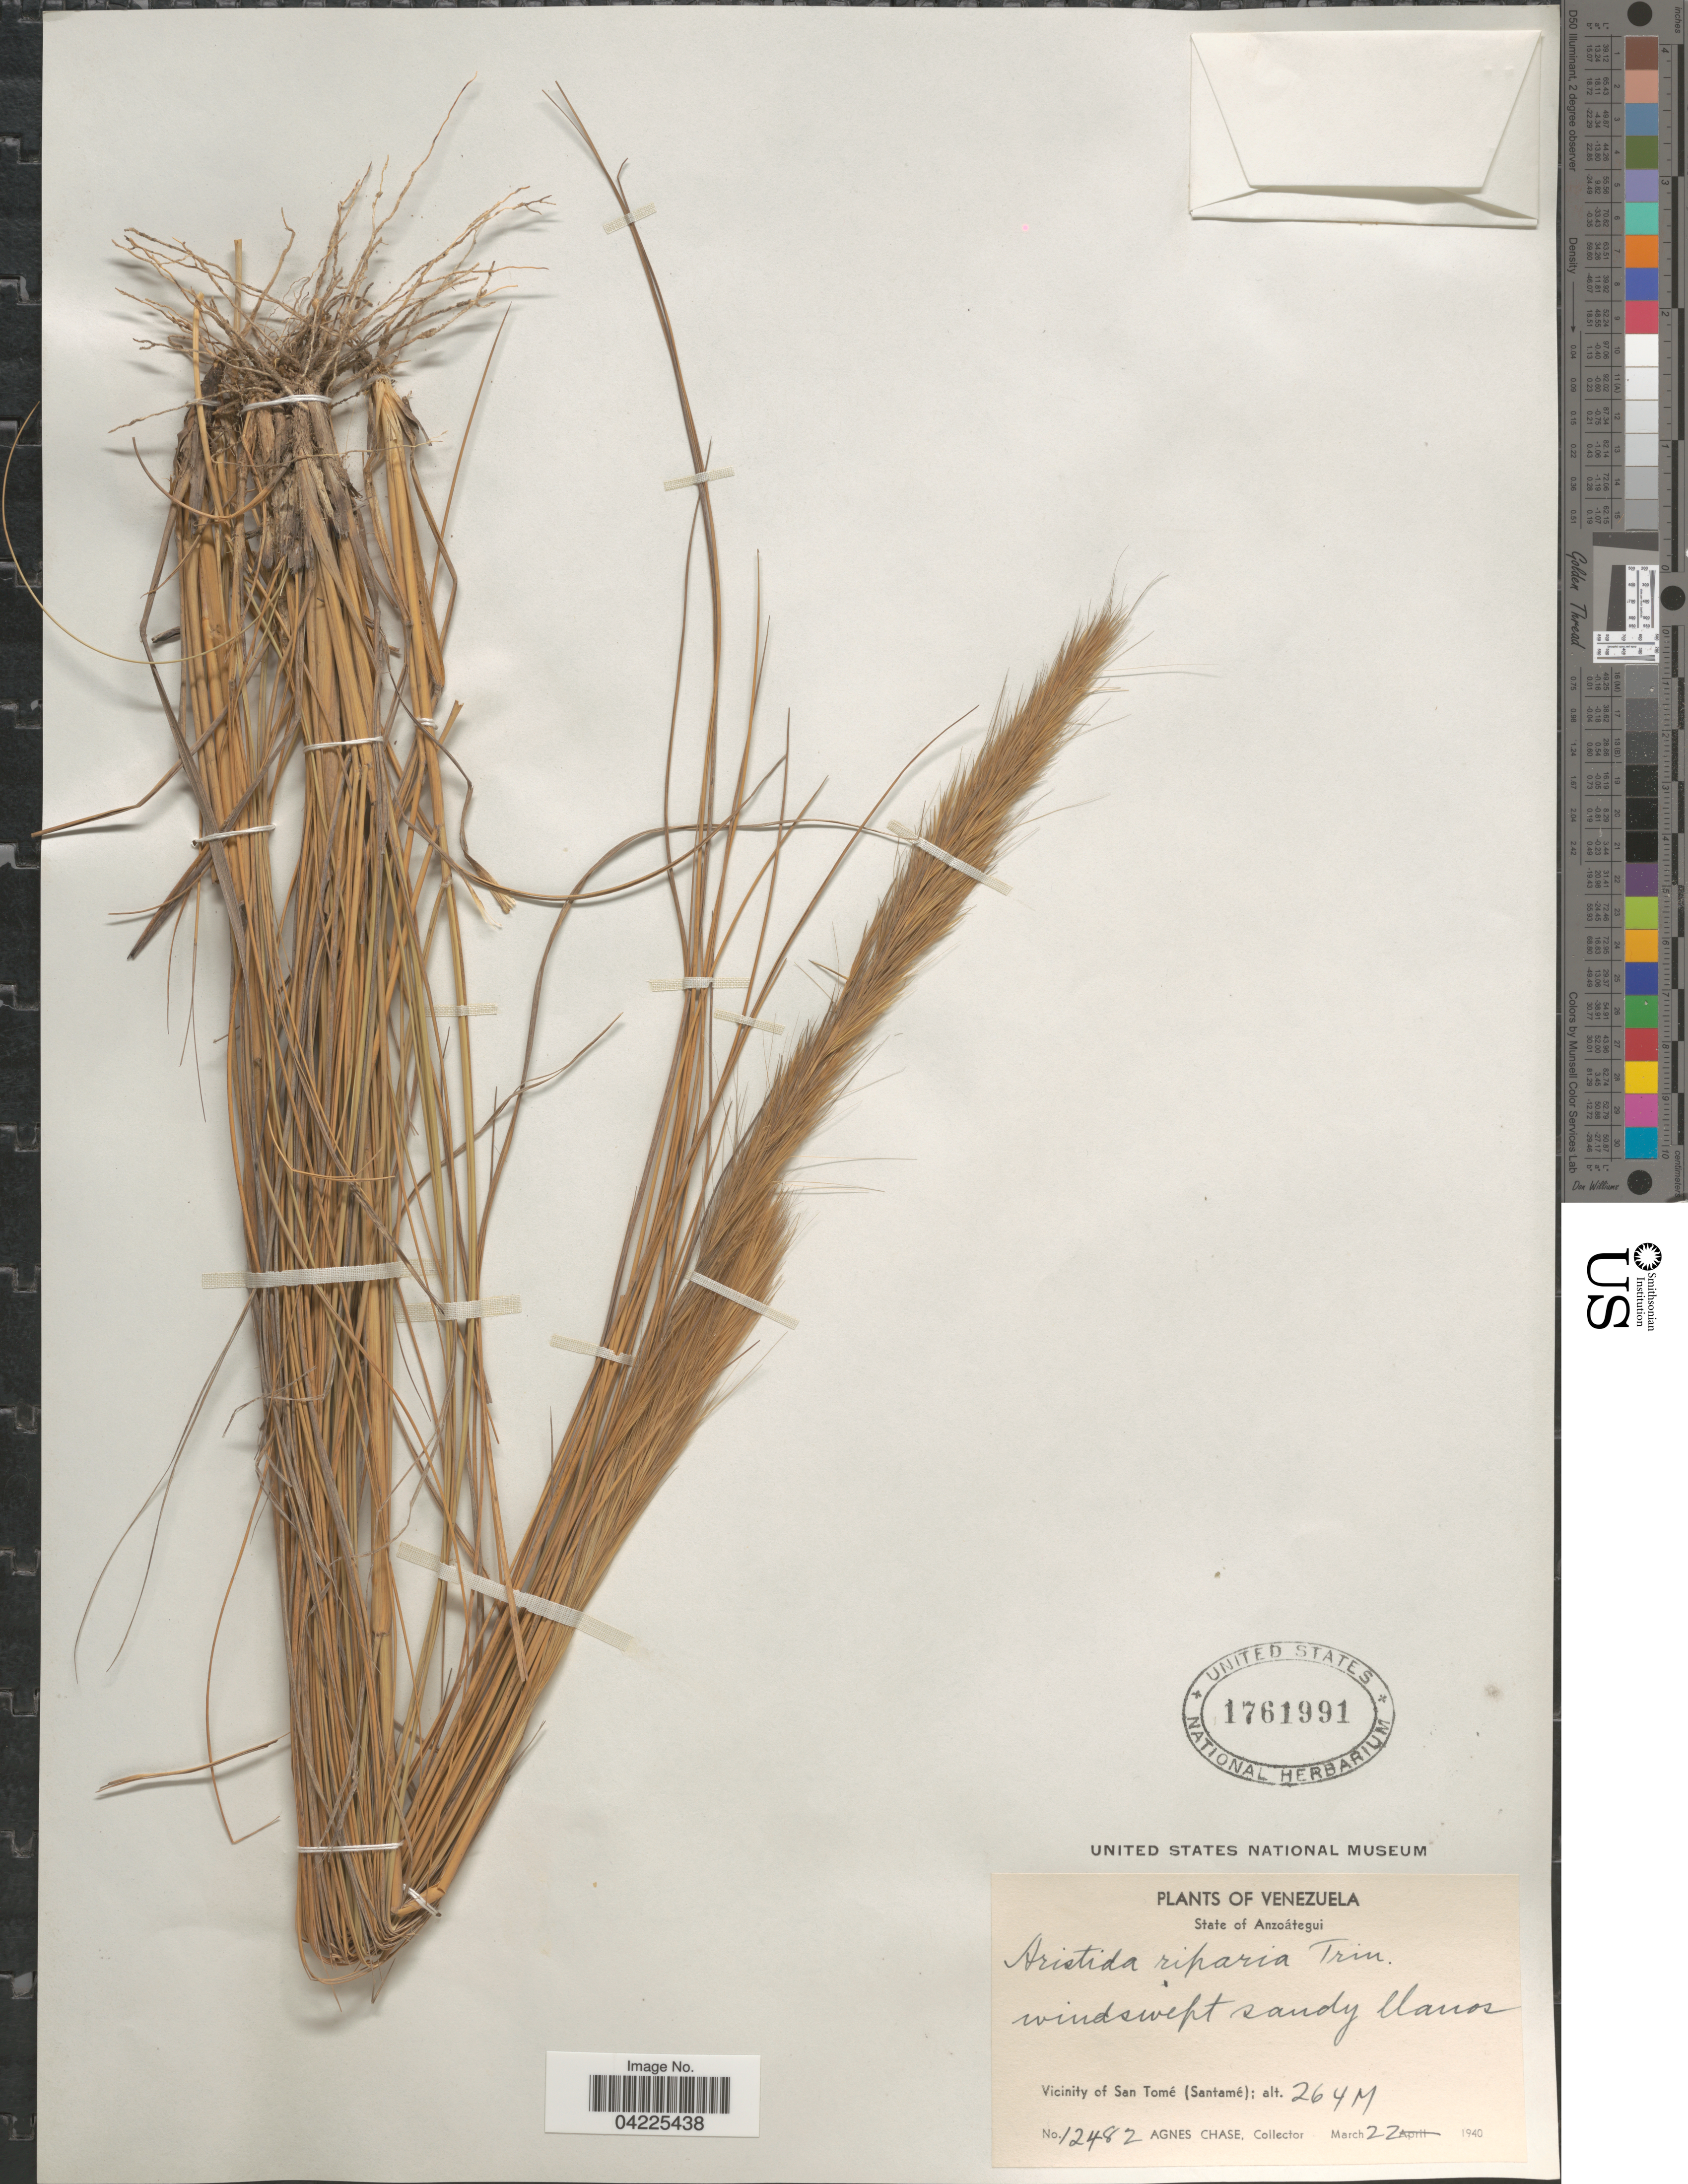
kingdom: Plantae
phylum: Tracheophyta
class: Liliopsida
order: Poales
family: Poaceae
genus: Aristida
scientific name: Aristida riparia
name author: Trin.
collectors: A. Chase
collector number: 12482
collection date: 1940-03-22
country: Venezuela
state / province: Anzoategui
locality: Windswept sandy llanos. Vicinity of San Tomé (Santamé).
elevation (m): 264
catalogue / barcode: US 1761991